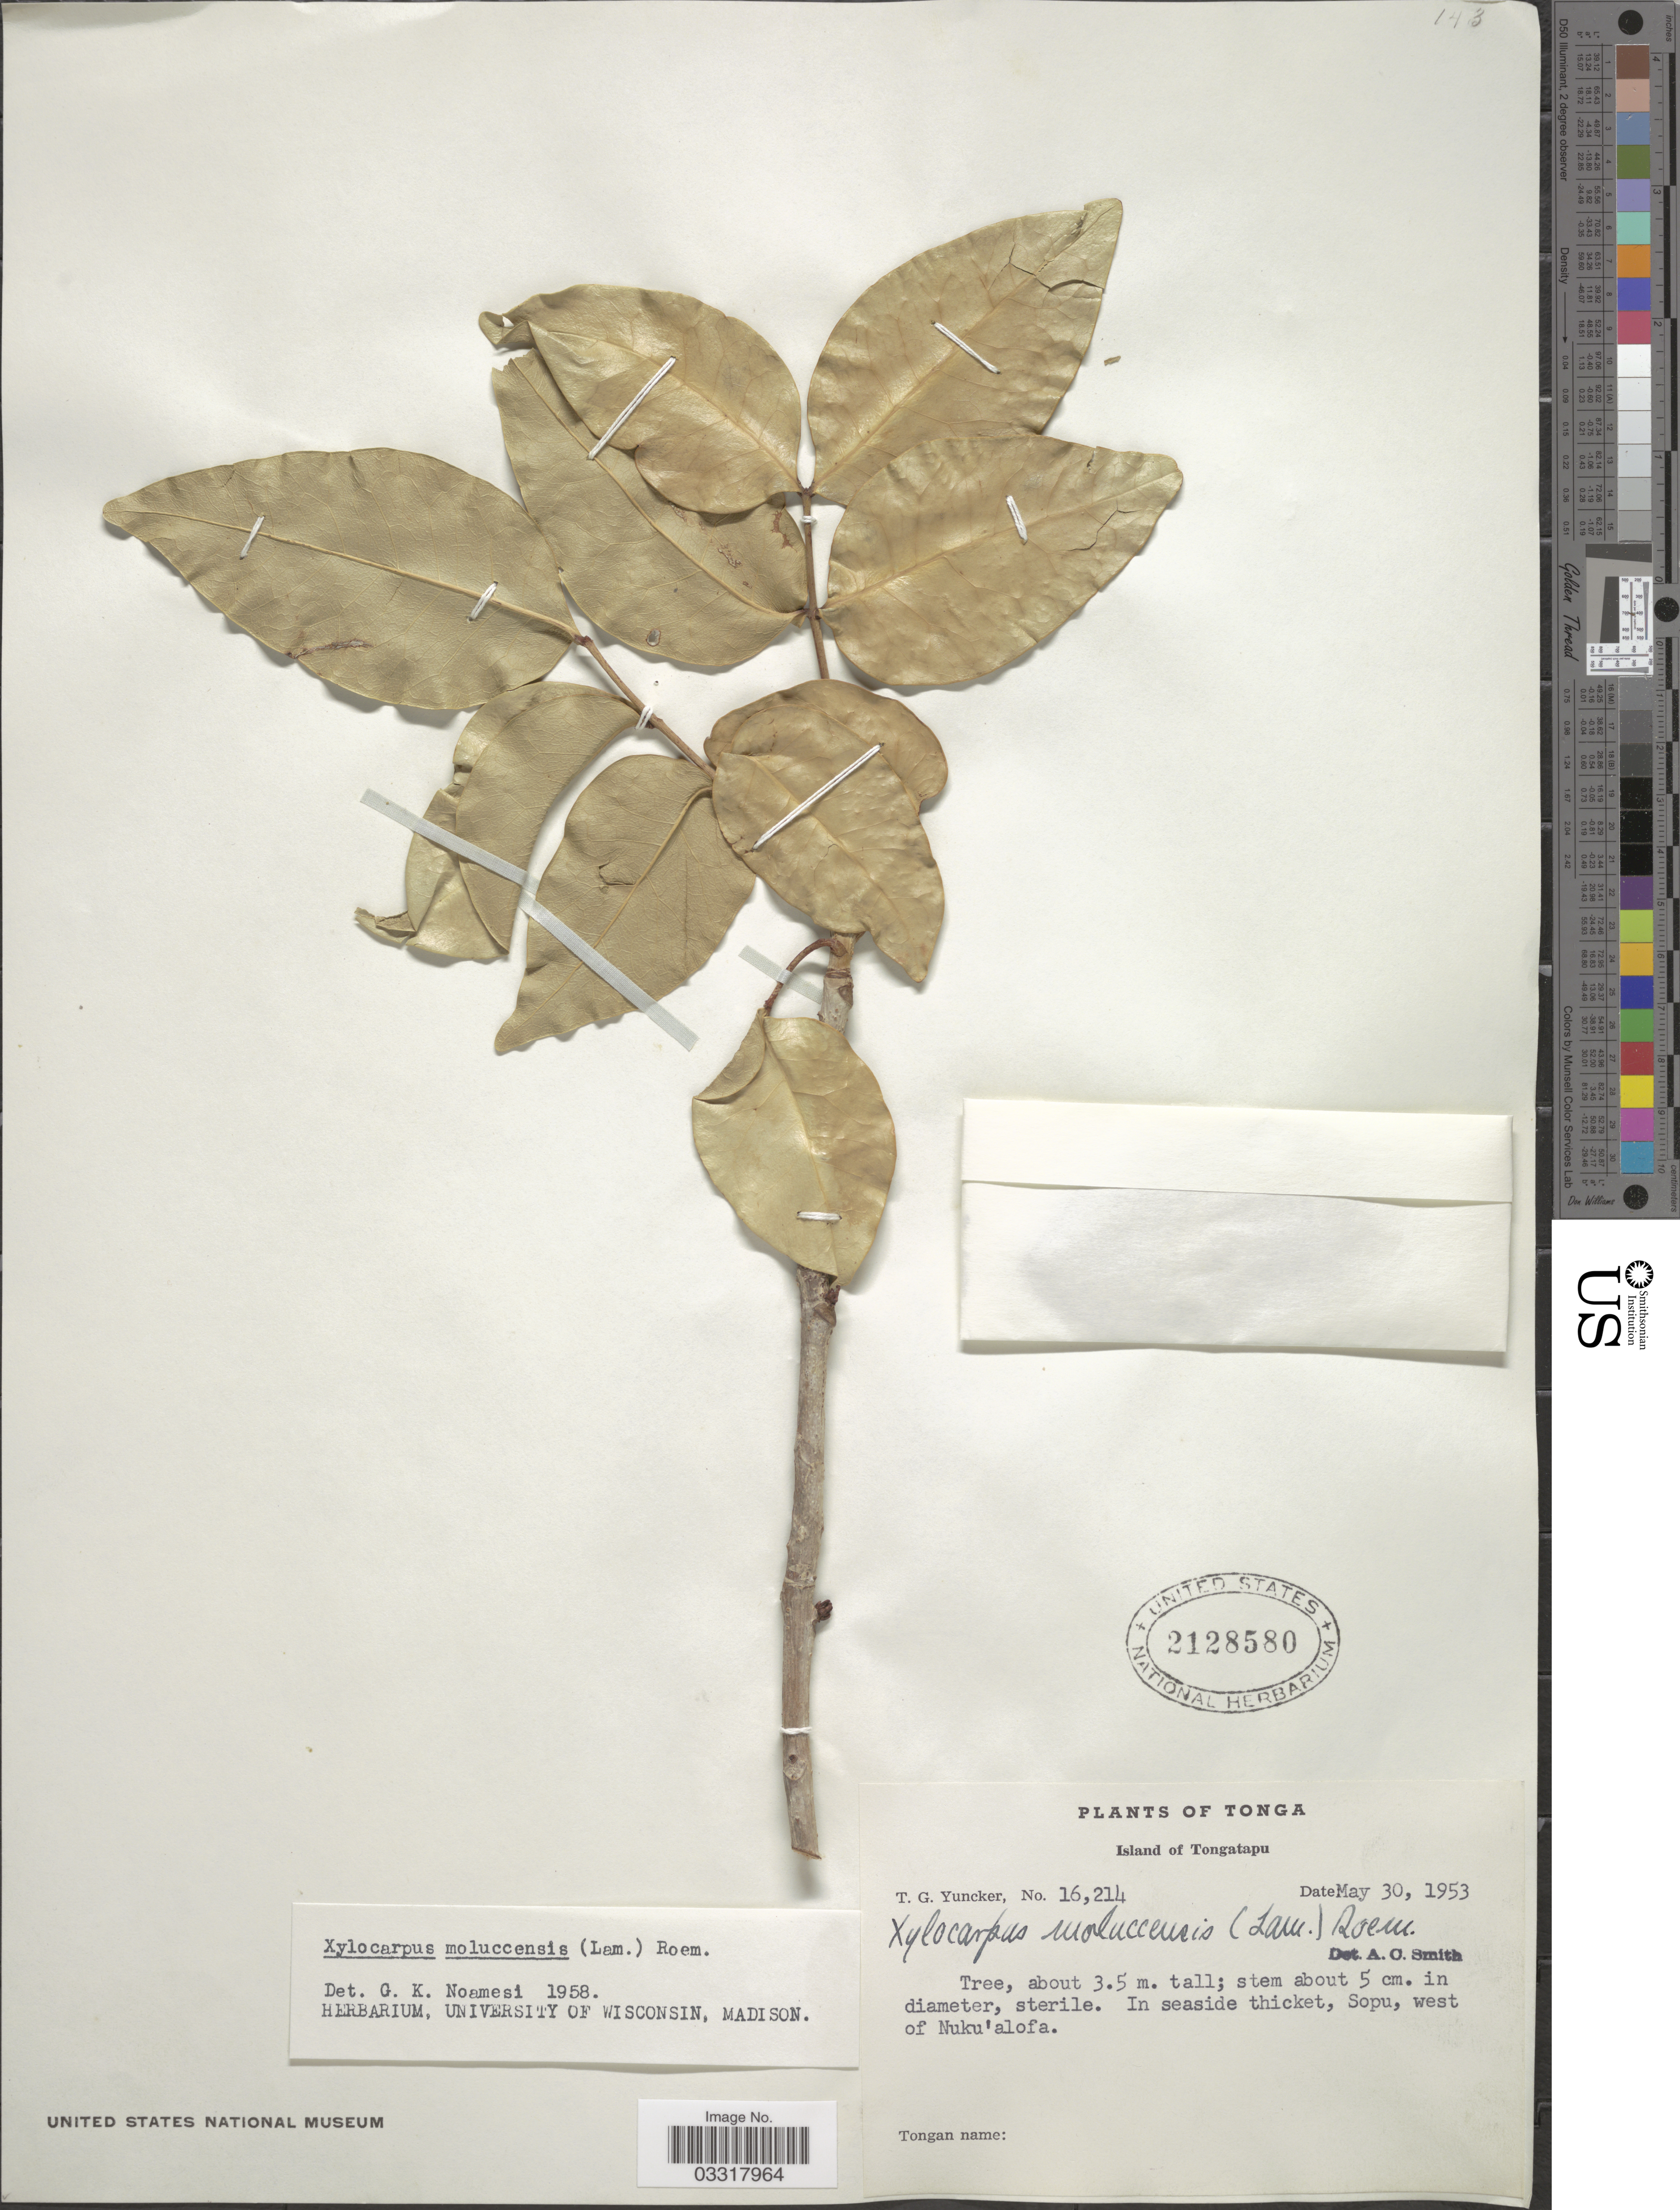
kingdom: Plantae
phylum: Tracheophyta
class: Magnoliopsida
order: Sapindales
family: Meliaceae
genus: Xylocarpus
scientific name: Xylocarpus moluccensis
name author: (Lam.) M. Roem.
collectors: T. G. Yuncker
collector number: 16214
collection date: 1953-05-30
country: Tonga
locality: Island of Tongatapu. In seaside thicket, Sopu, west of Nuku'alofa.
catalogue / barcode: US 2128580